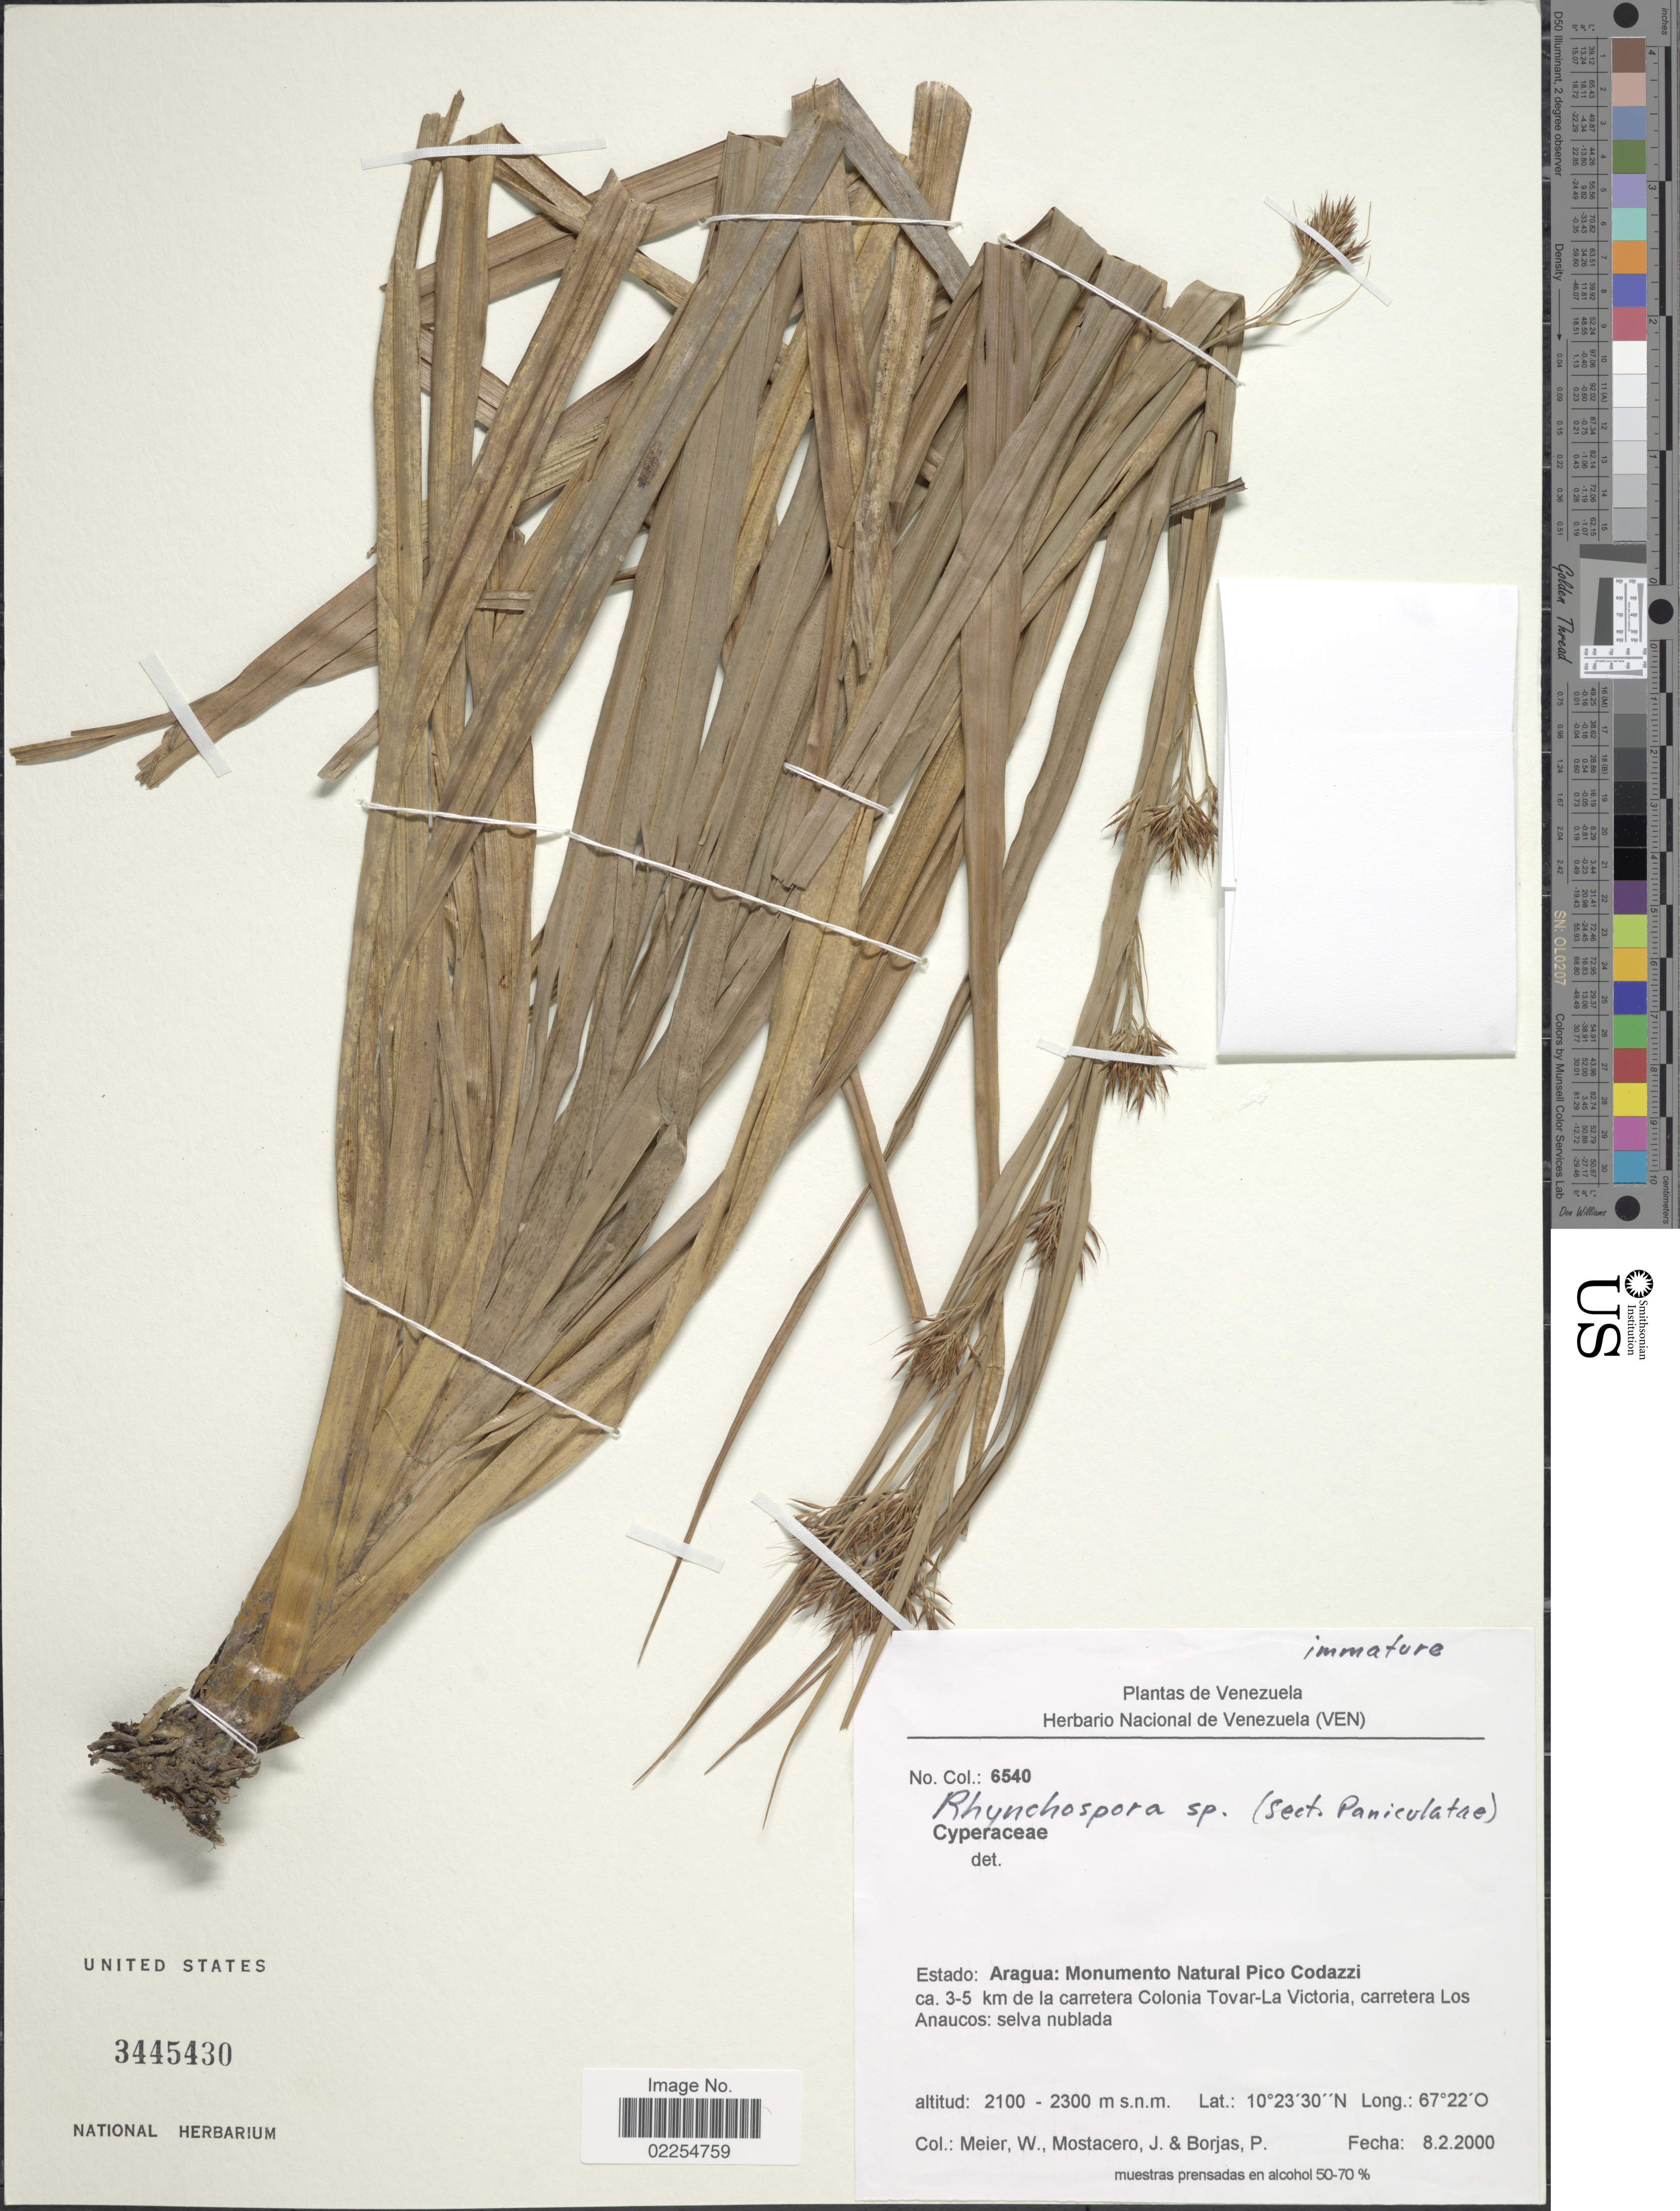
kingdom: Plantae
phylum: Tracheophyta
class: Liliopsida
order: Poales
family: Cyperaceae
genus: Rhynchospora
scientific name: Rhynchospora hieronymi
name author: Boeckeler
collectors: W. Meier, J. Mostacero & P. Borjas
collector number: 6540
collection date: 2000-02-08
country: Venezuela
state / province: Aragua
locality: Monumento Natural Pico Codazzi, ca. 3-5 km de la carretera Colonia Tovar-La Victoria, carretera Los Anaucos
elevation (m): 2100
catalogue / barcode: US 3445430